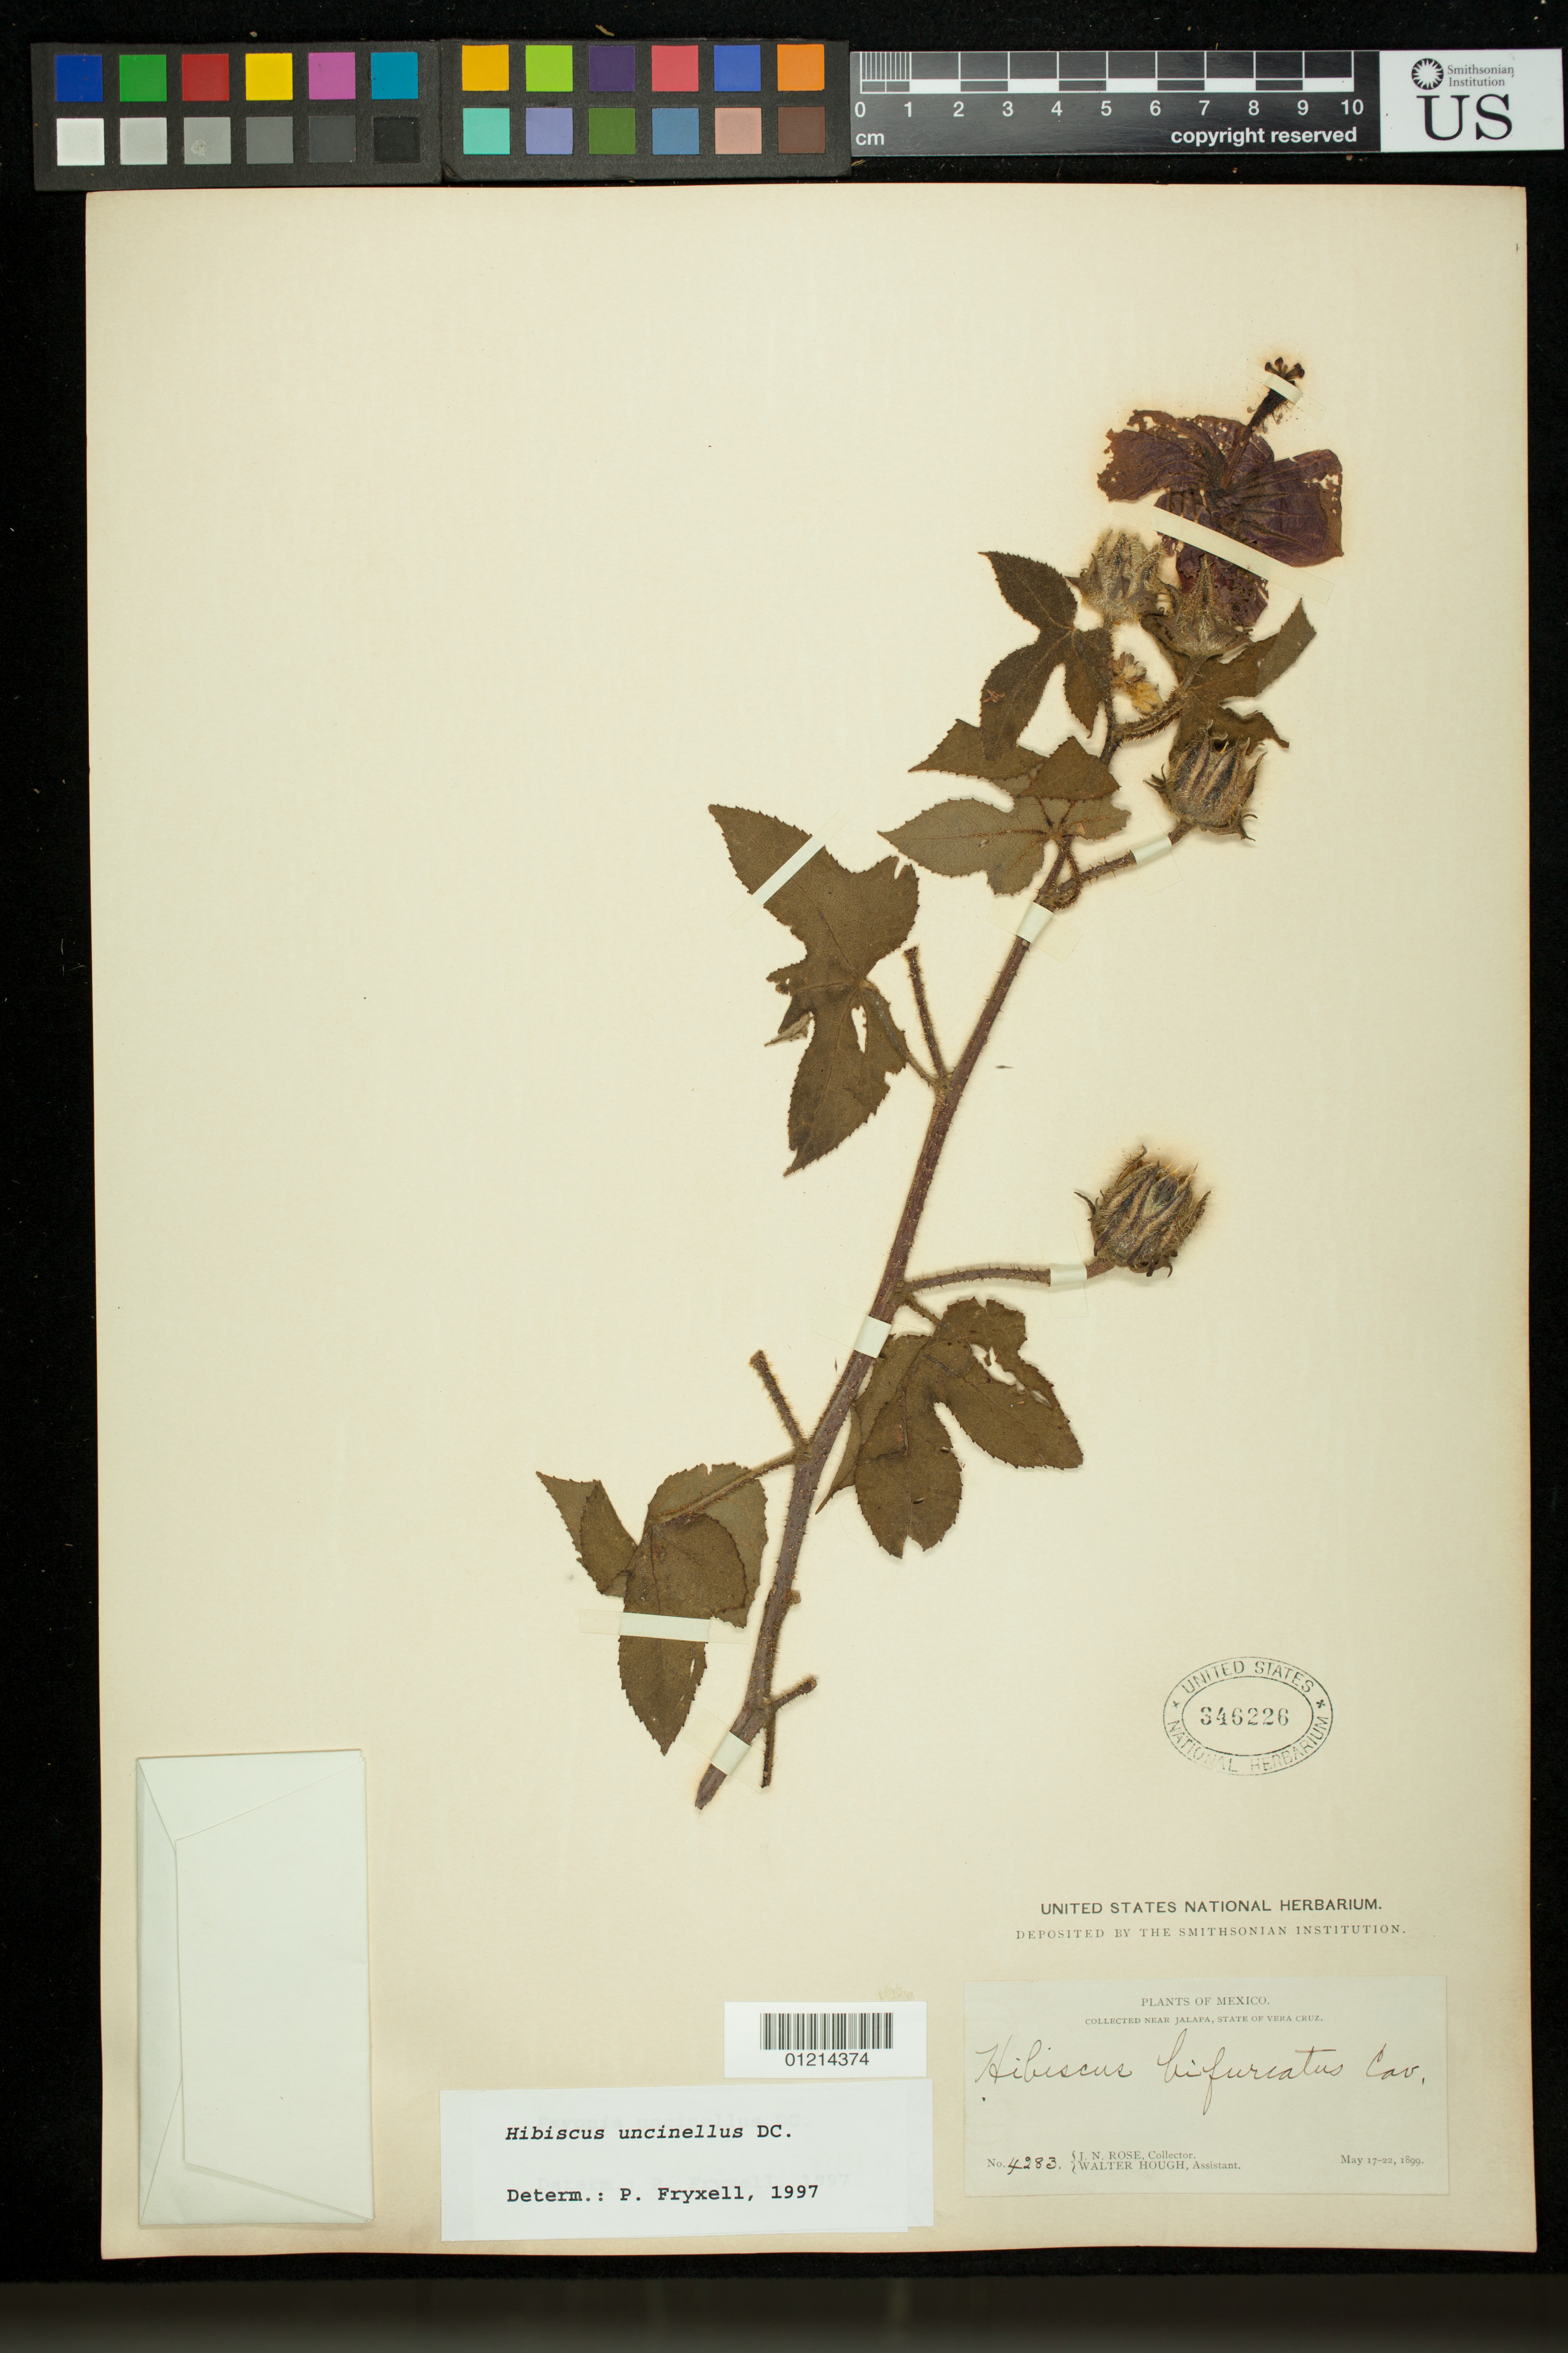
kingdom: Plantae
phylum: Tracheophyta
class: Magnoliopsida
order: Malvales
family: Malvaceae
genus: Sabdariffa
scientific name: Sabdariffa uncinella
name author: (DC.) M.M. Hanes & R.L. Barrett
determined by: Dorr, Laurence J., Curator (BOT), Smithsonian Institution - National Museum of Natural History (UNITED STATES)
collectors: J. N. Rose & W. Hough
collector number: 4283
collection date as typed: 17 May 1899 to 22 May 1899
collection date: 1899-05-17/1899-05-22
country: Mexico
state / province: Veracruz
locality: near Jalapa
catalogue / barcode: US 346226